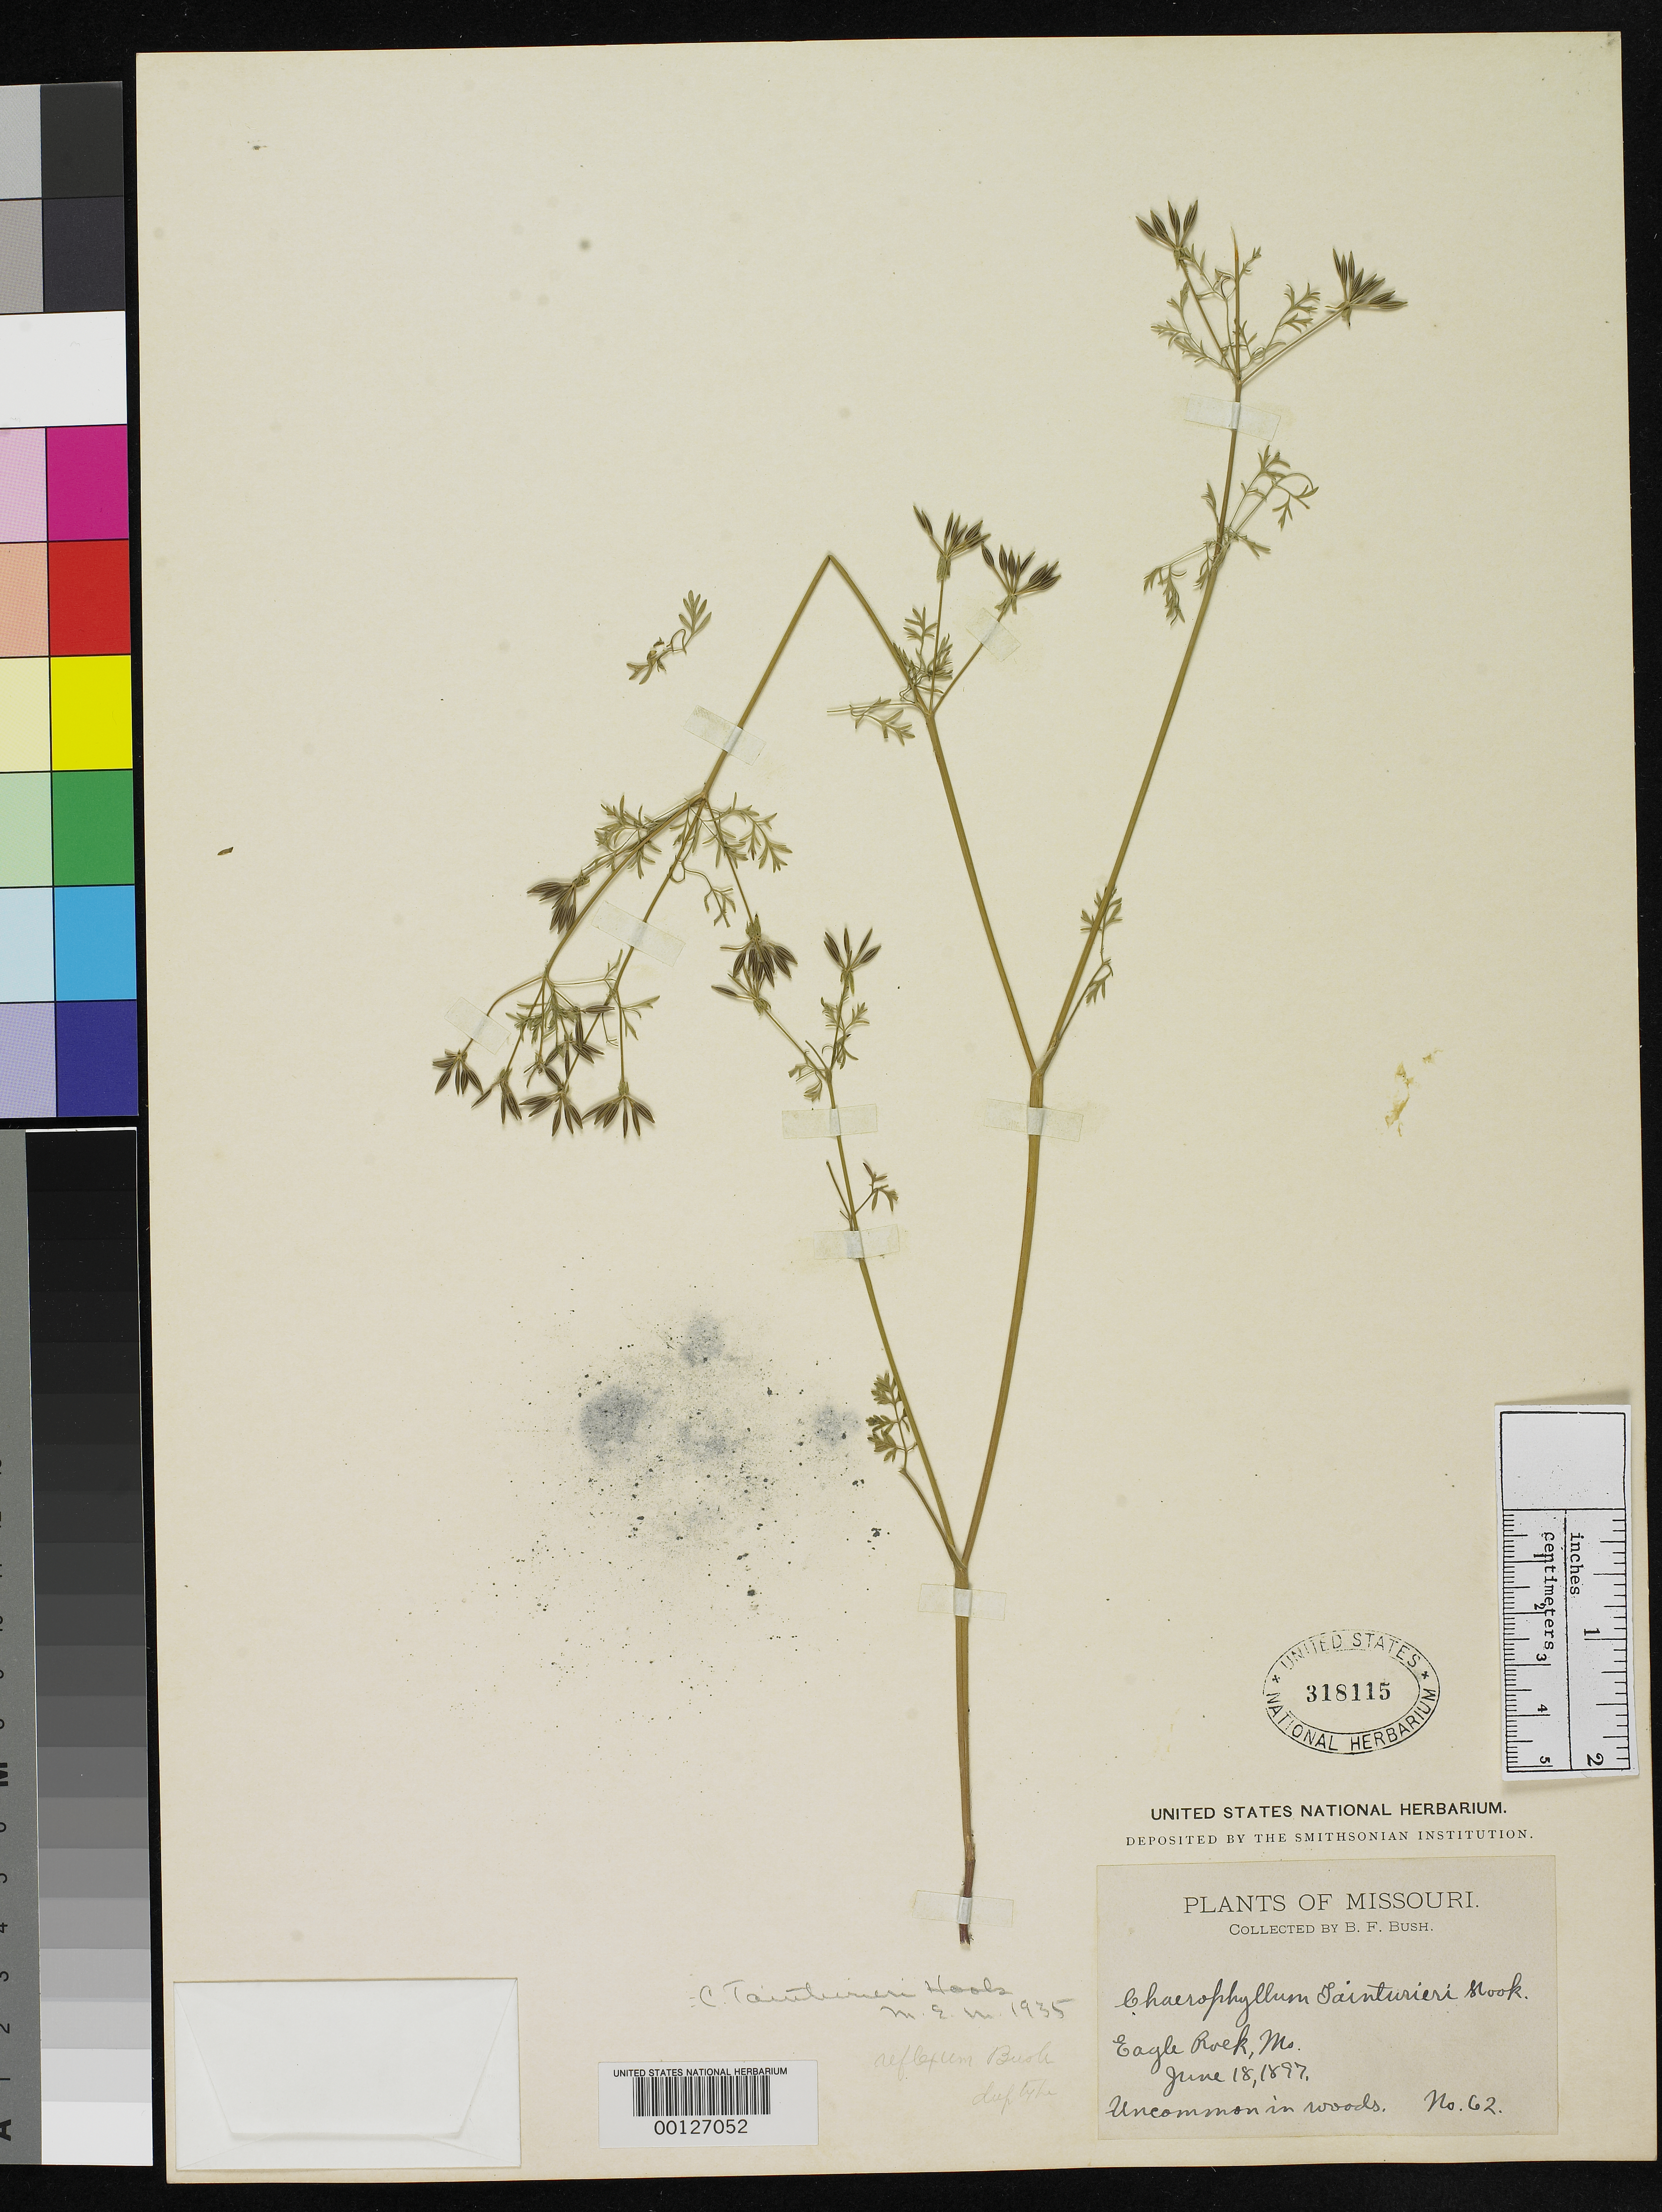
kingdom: Plantae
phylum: Tracheophyta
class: Magnoliopsida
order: Apiales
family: Apiaceae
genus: Chaerophyllum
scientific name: Chaerophyllum reflexum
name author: Bush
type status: Isotype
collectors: B. F. Bush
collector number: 62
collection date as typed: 18 Jun 1897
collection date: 1897-06-18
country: United States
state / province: Missouri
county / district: Barry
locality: Eagle Rock.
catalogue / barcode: US 318115